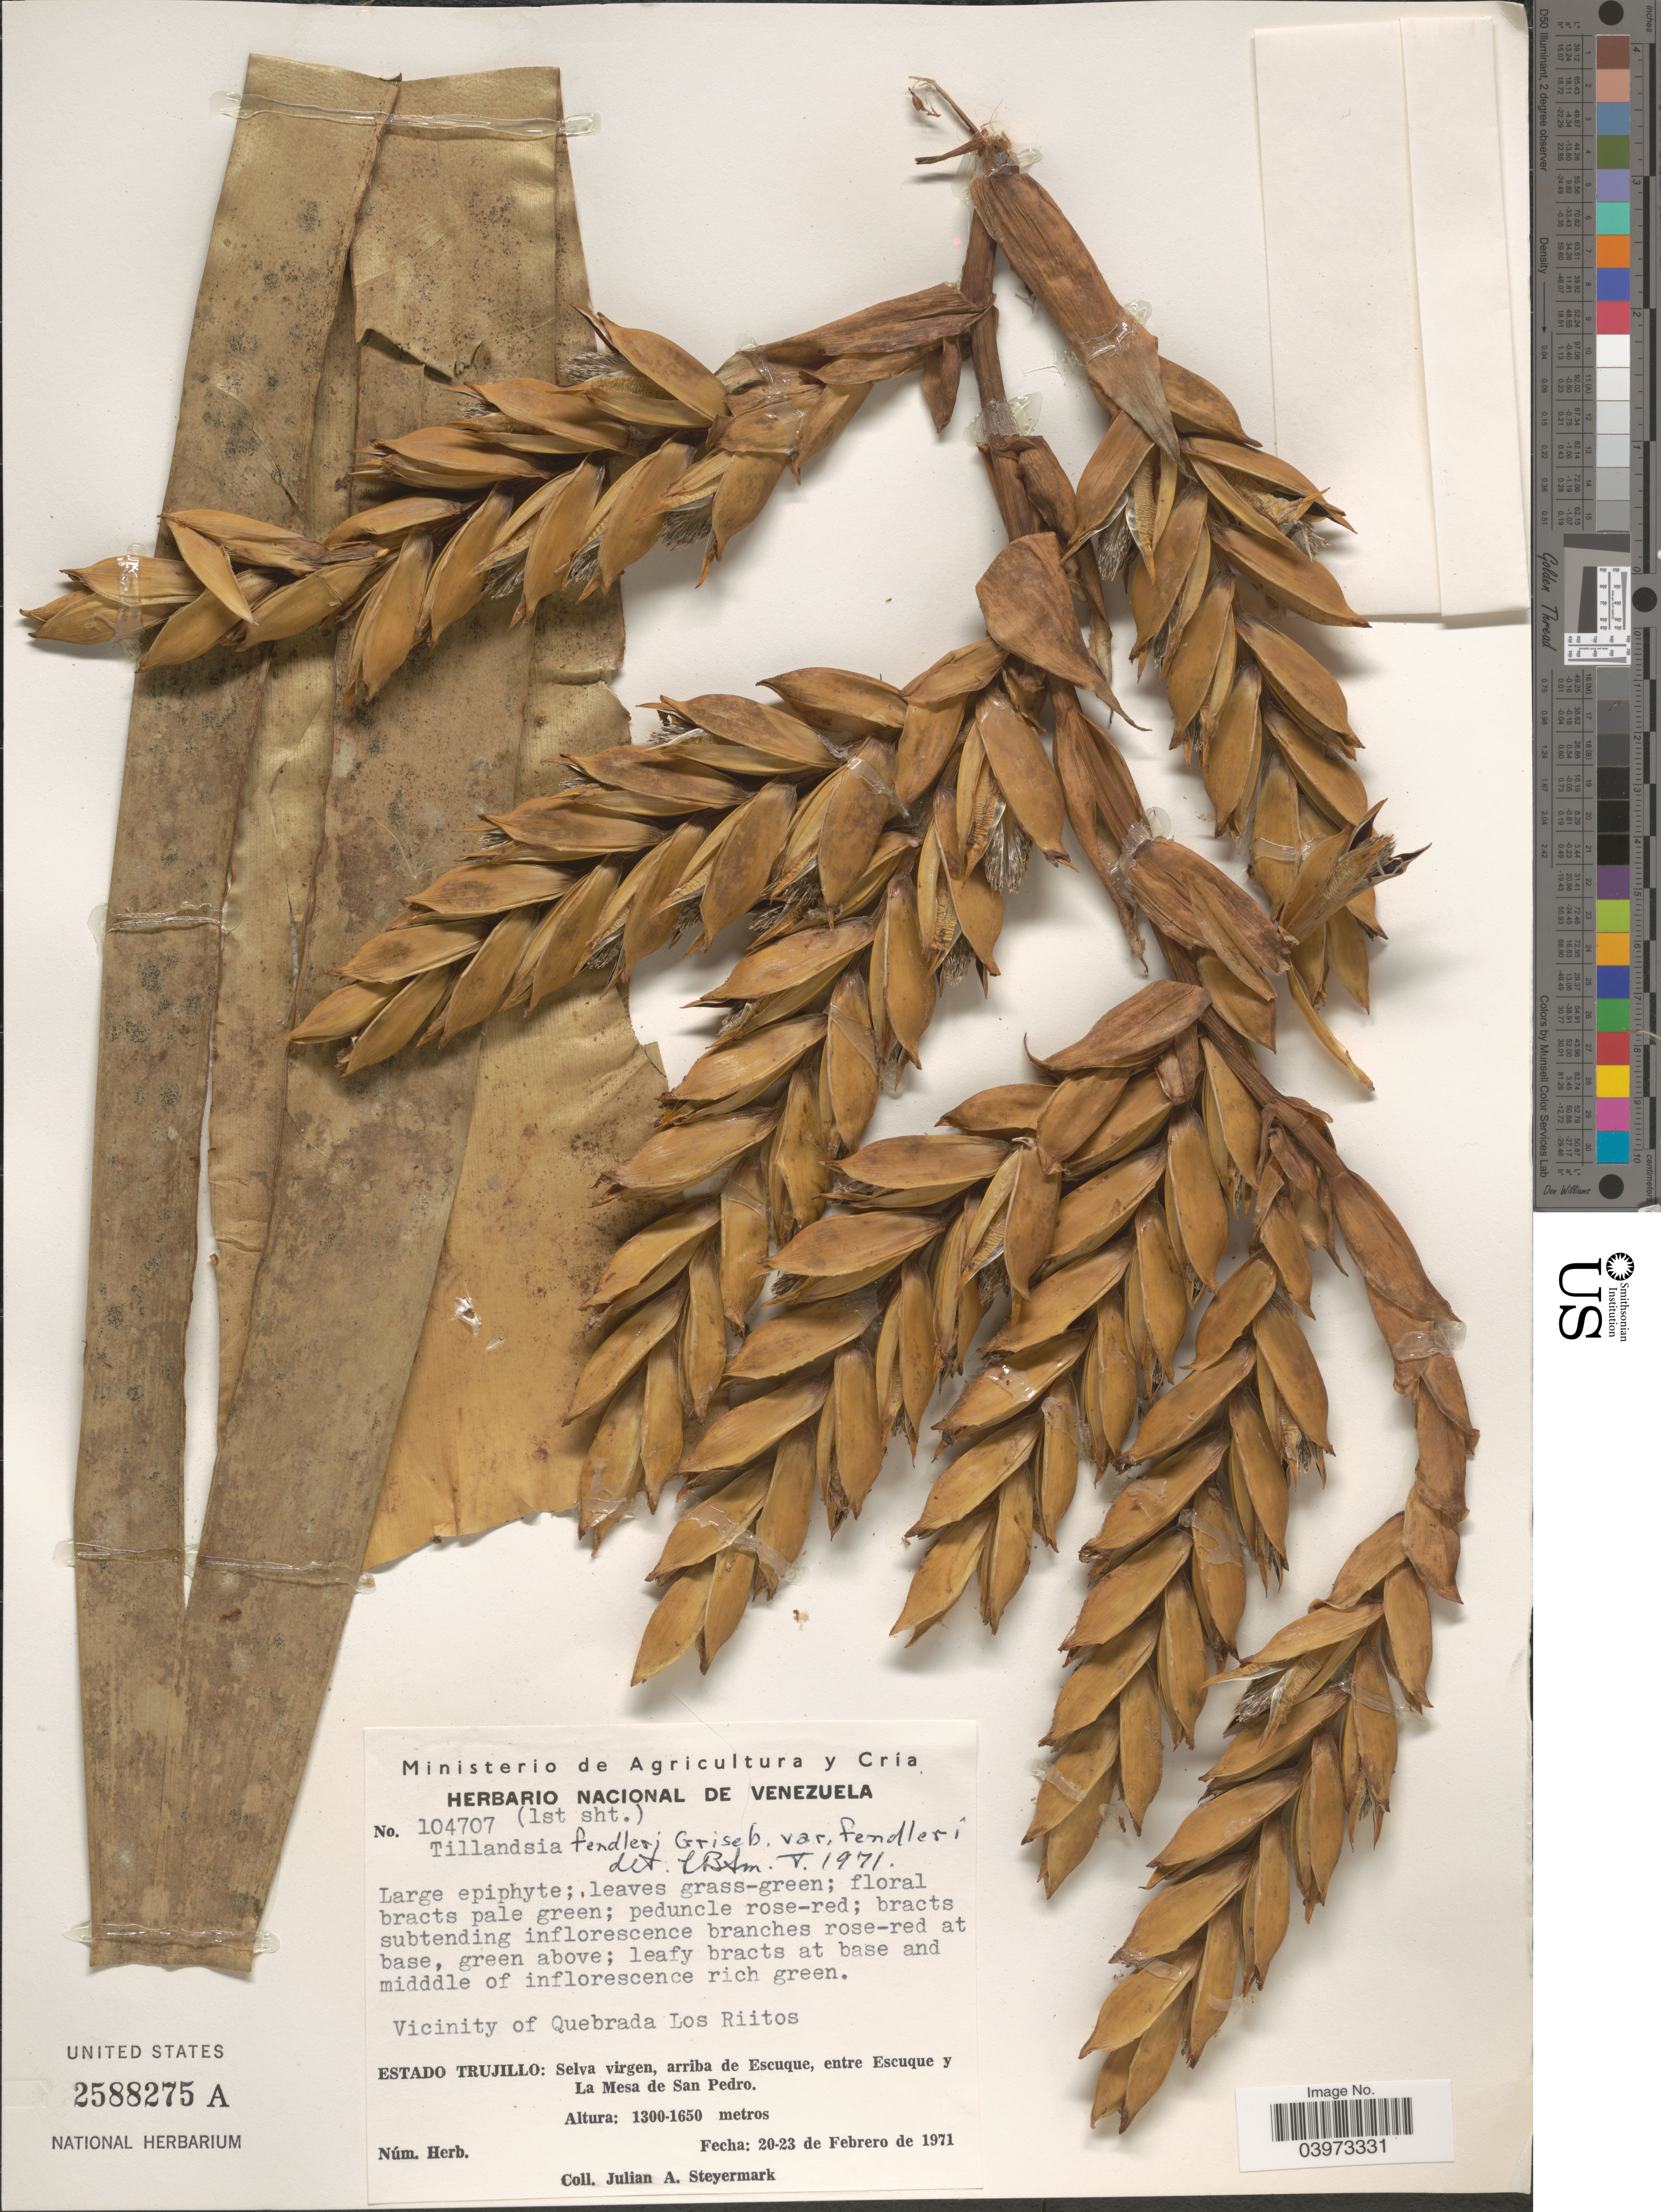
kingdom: Plantae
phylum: Tracheophyta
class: Liliopsida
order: Poales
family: Bromeliaceae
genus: Tillandsia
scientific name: Tillandsia fendleri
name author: Griseb.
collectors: J. Steyermark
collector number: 104707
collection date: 1971-02-20/1971-02-23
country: Venezuela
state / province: Trujillo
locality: Vicinity of Quebrada Los Riitos. Selva virgen, arriba de Escuque, entre Escuque y La Mesa de San Pedro.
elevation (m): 1300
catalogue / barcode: US 2588275A